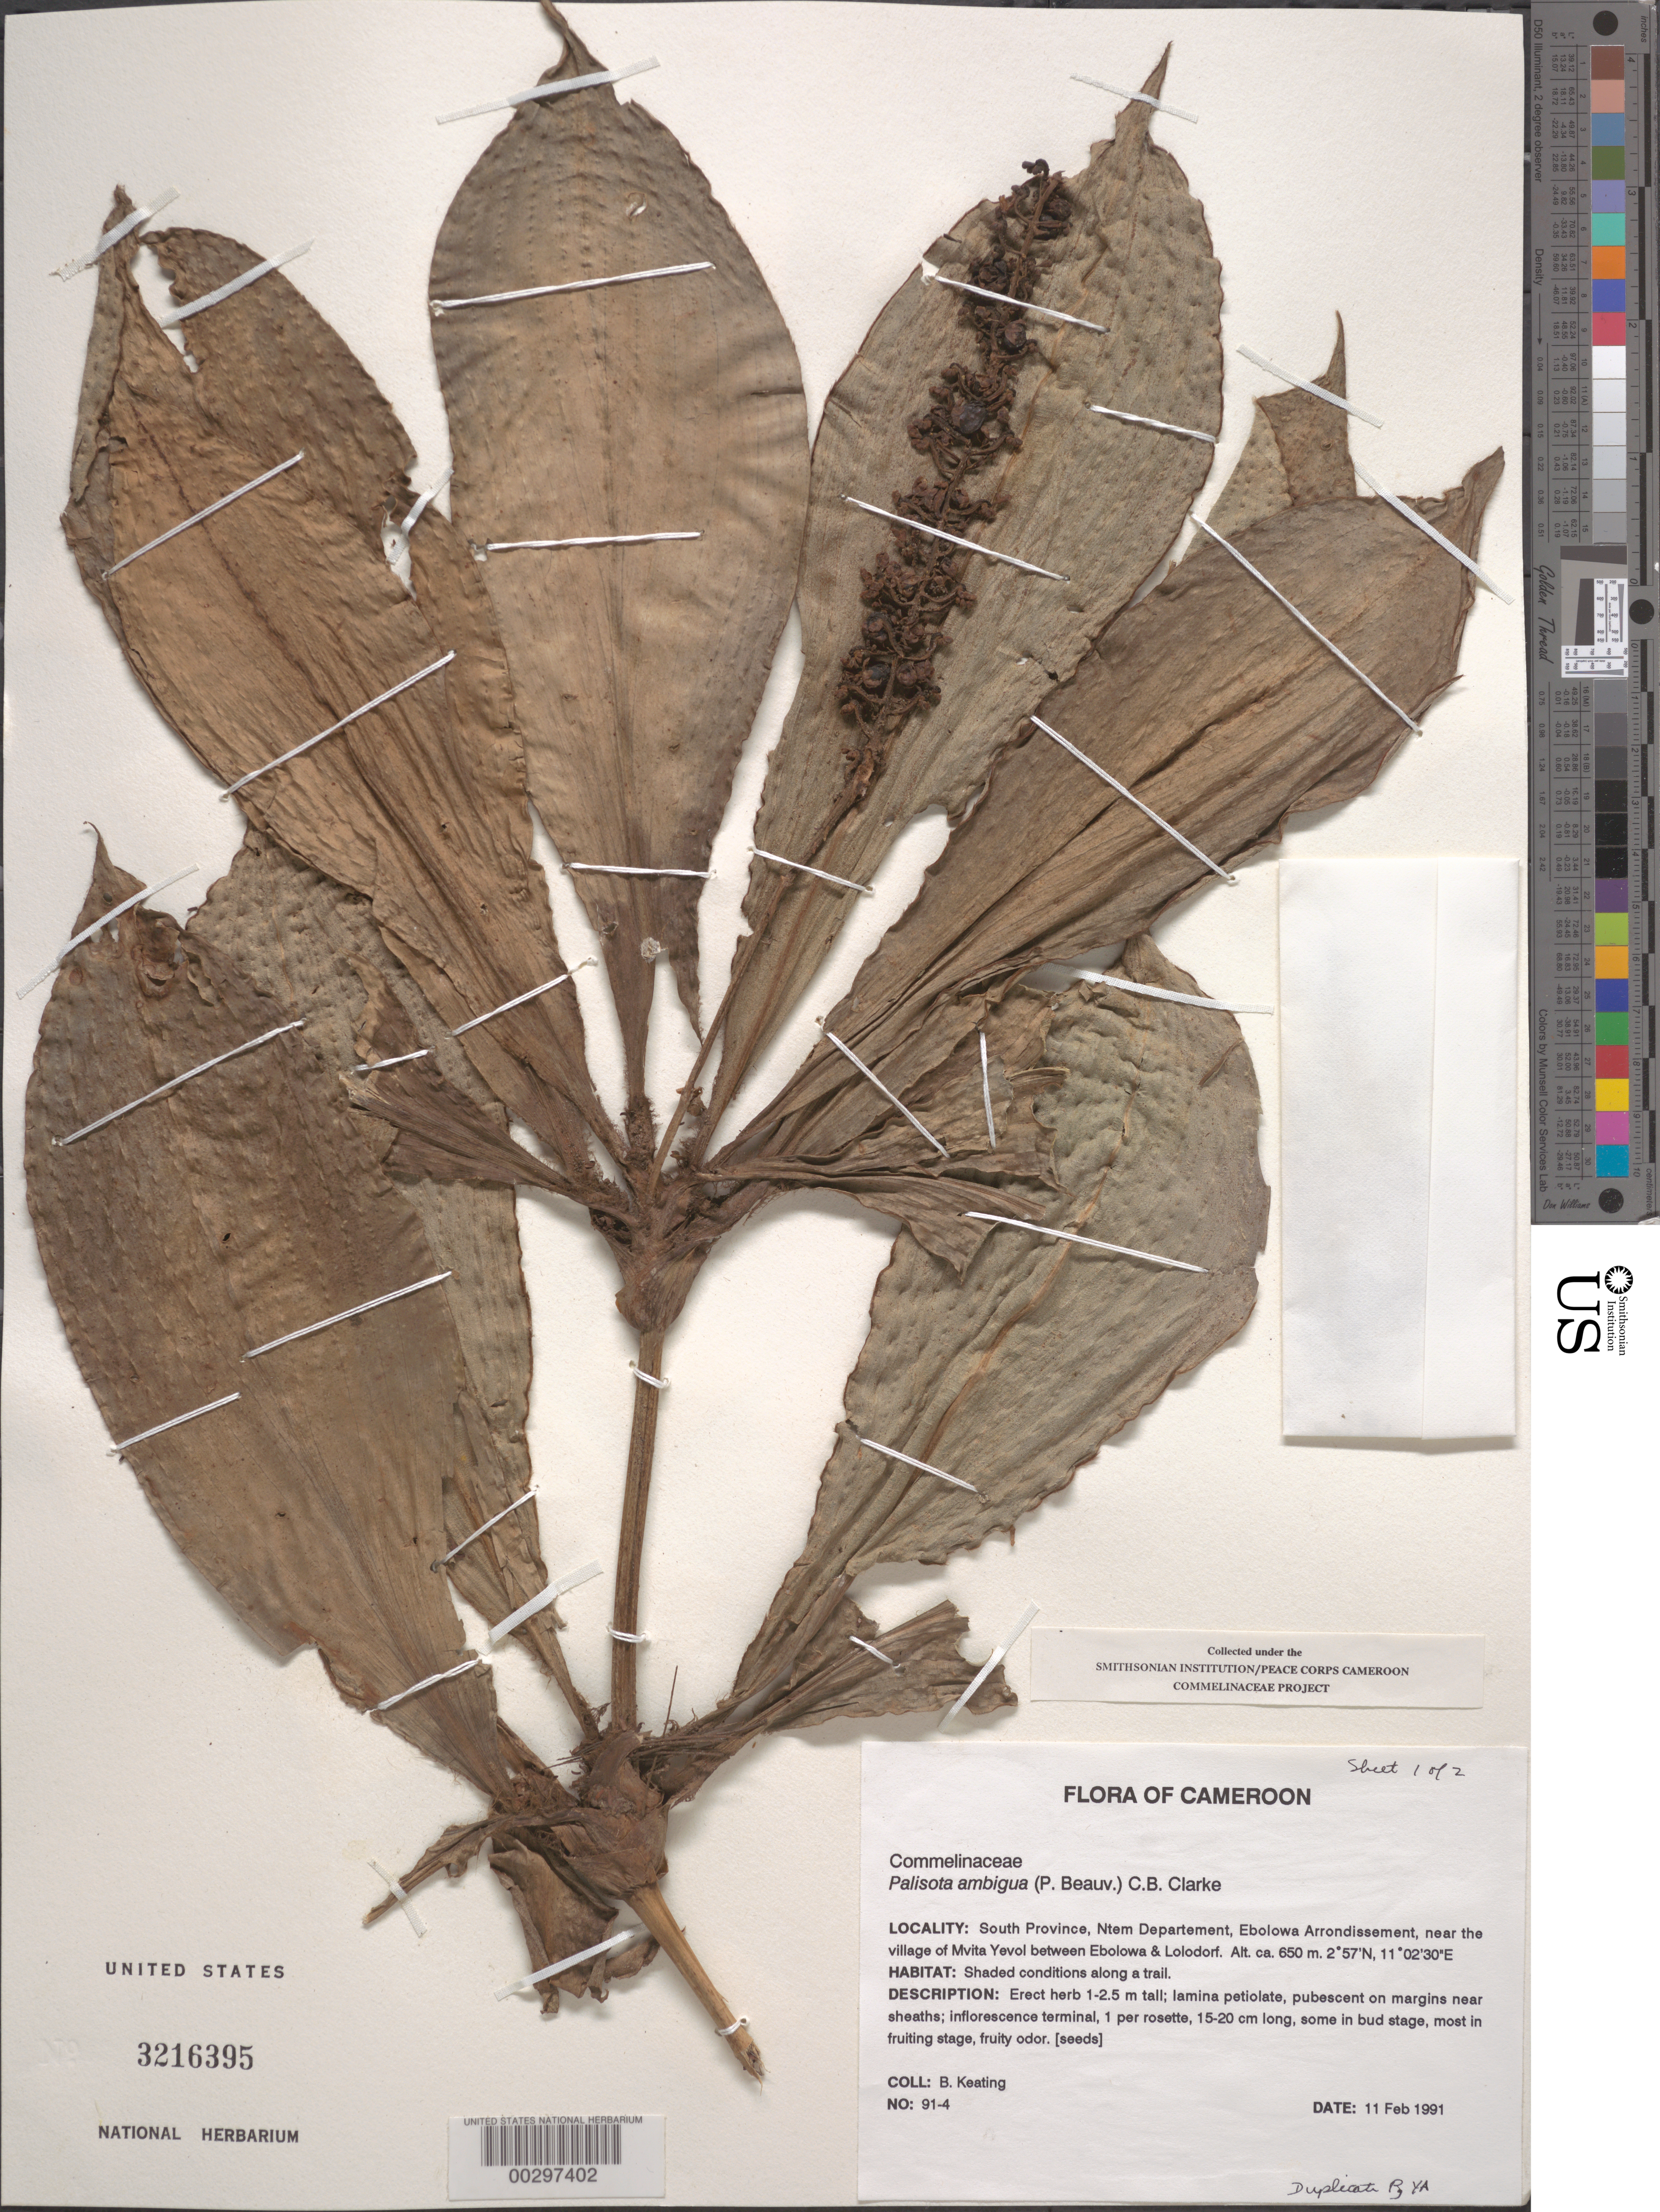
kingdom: Plantae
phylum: Tracheophyta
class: Liliopsida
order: Commelinales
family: Commelinaceae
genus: Palisota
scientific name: Palisota ambigua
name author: (P. Beauv.) C.B. Clarke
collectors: B. Keating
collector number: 91-4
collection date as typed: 11 Feb 1991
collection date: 1991-02-11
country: Cameroon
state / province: Sud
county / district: Ntem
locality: Ntem, ebolowa arrondissement, mvita yevol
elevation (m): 650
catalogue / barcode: US 3216395